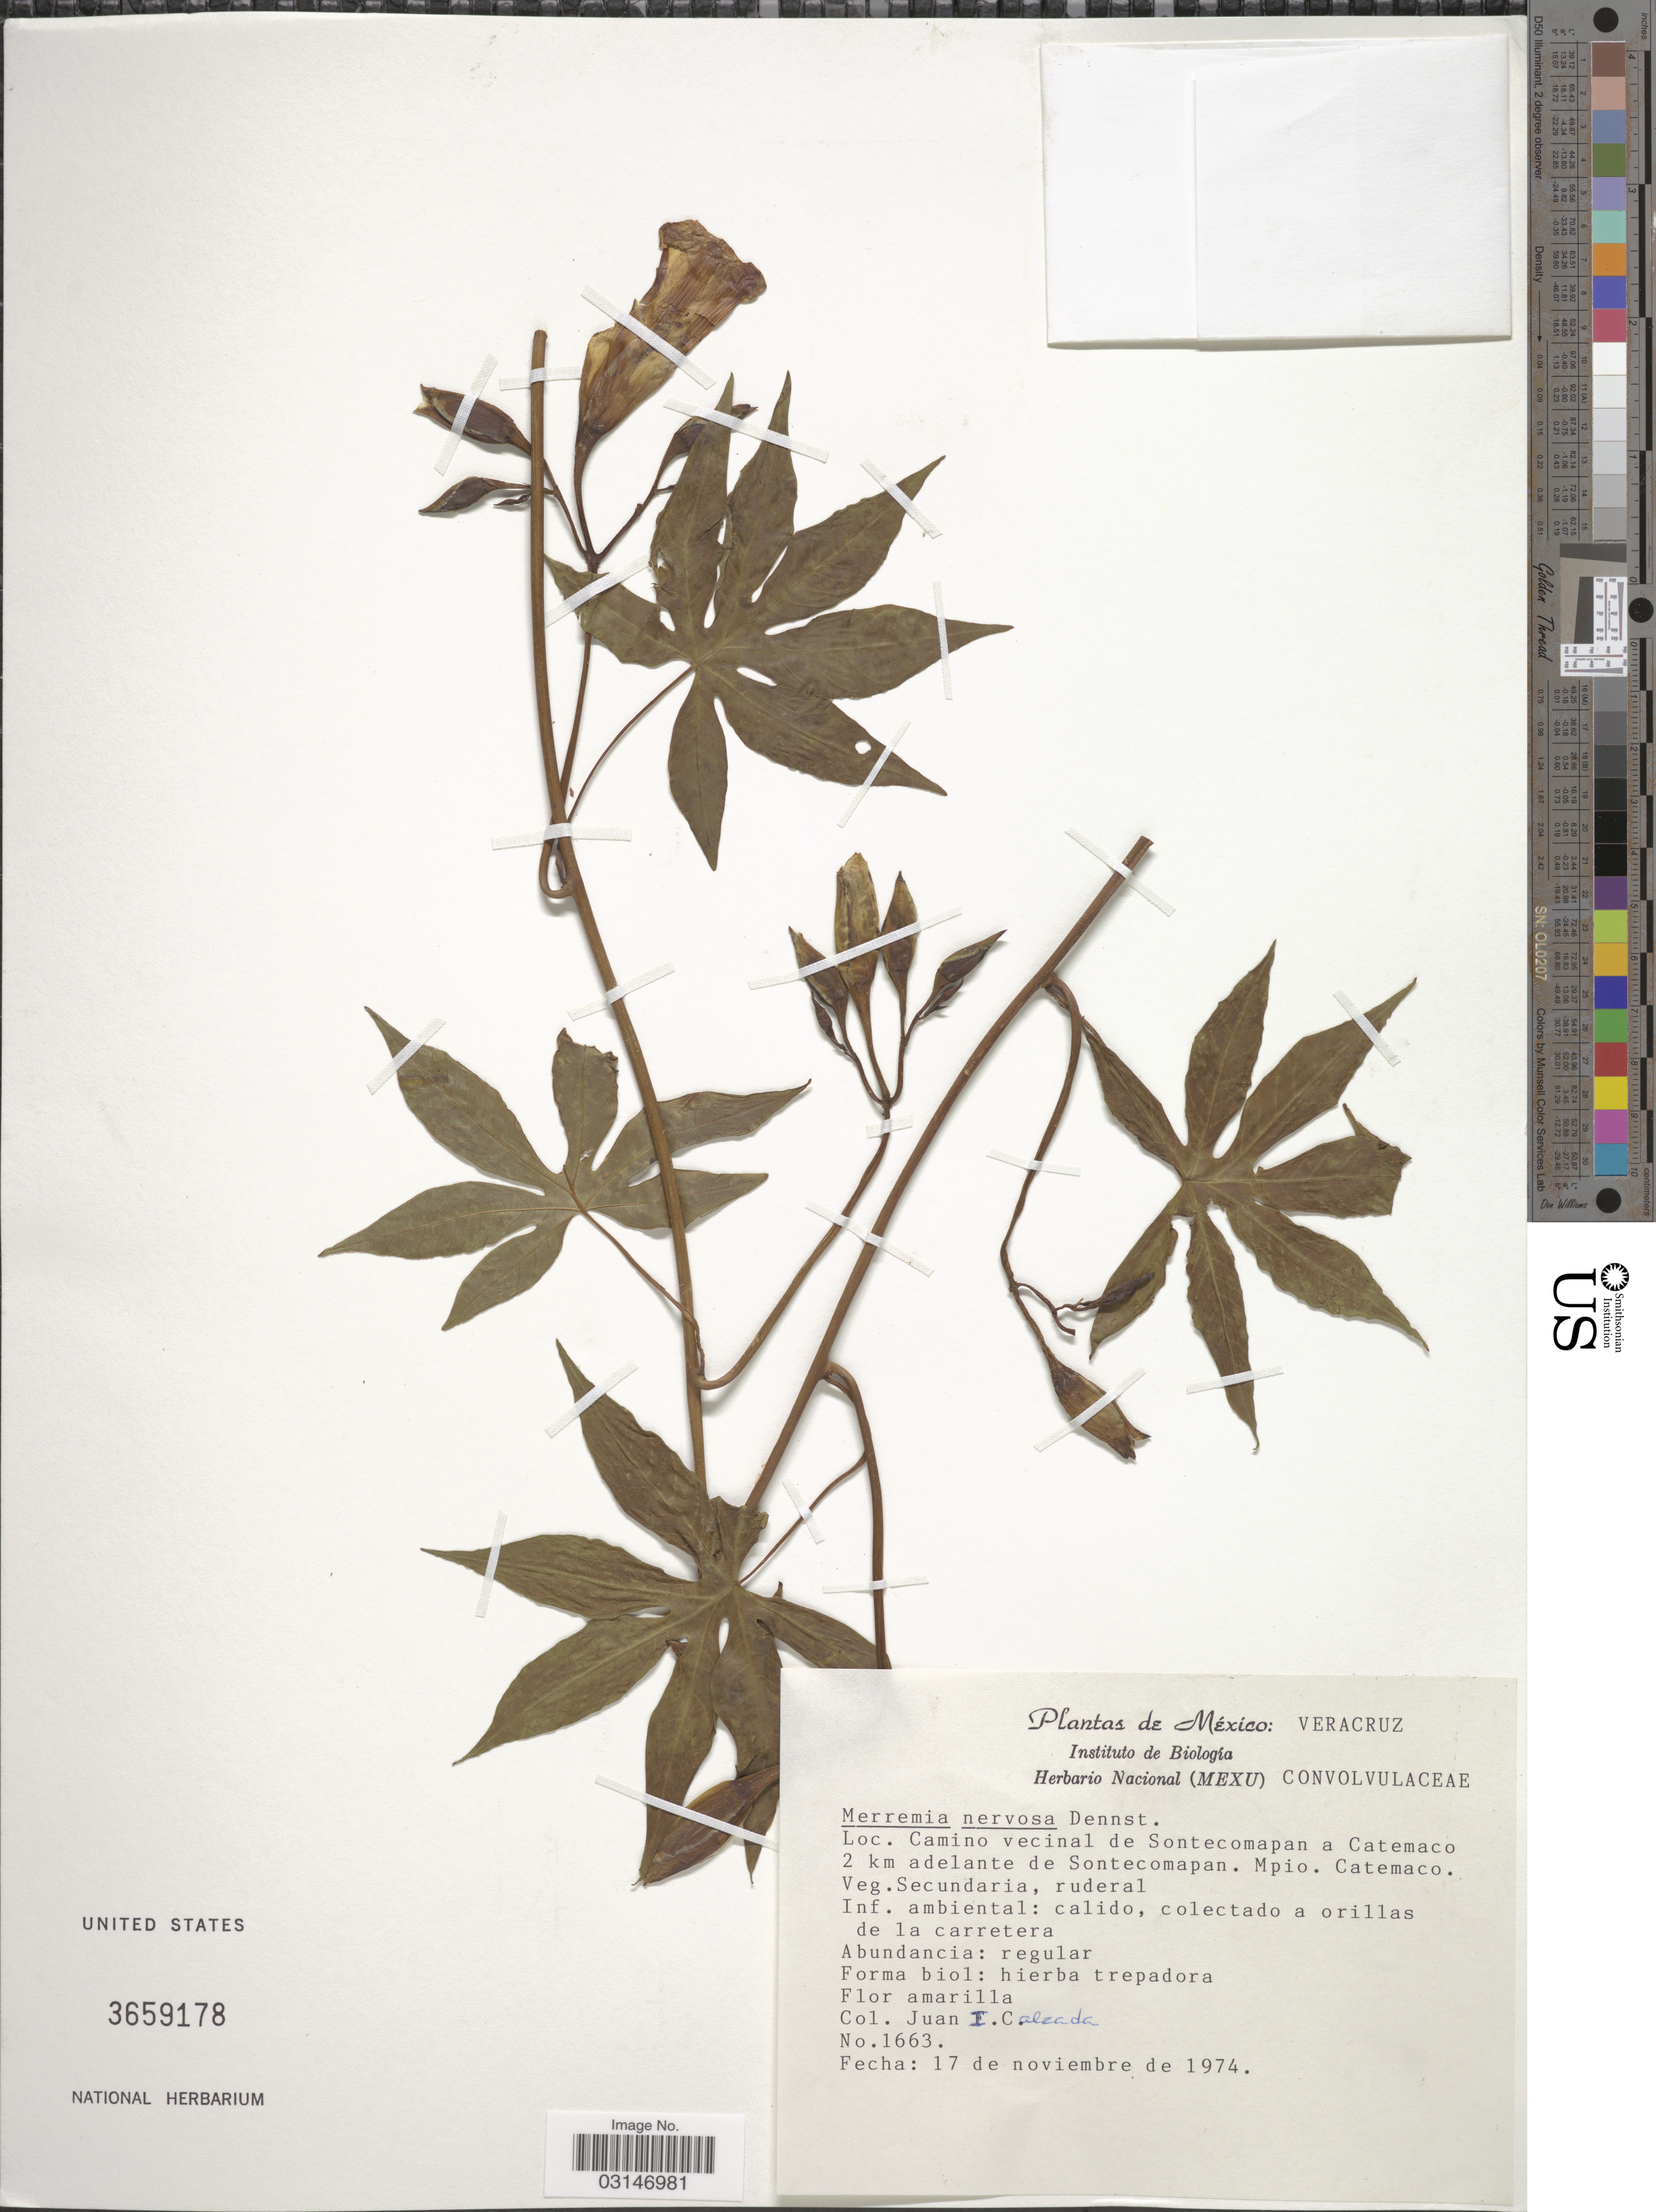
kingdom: Plantae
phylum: Tracheophyta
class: Magnoliopsida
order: Solanales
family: Convolvulaceae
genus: Distimake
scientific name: Distimake tuberosus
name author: (L.) A. R. Simões & Staples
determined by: Strong, Mark T., (BOT), Smithsonian Institution - National Museum of Natural History (UNITED STATES)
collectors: J. I. Calzada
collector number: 1663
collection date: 1974-11-17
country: Mexico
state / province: Veracruz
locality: Veracruz, Camino vecinal de Sontecomapan a Catemaco 2 km adelante de Sontecomapan, Mpio. Catemaco.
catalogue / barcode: US 3659178